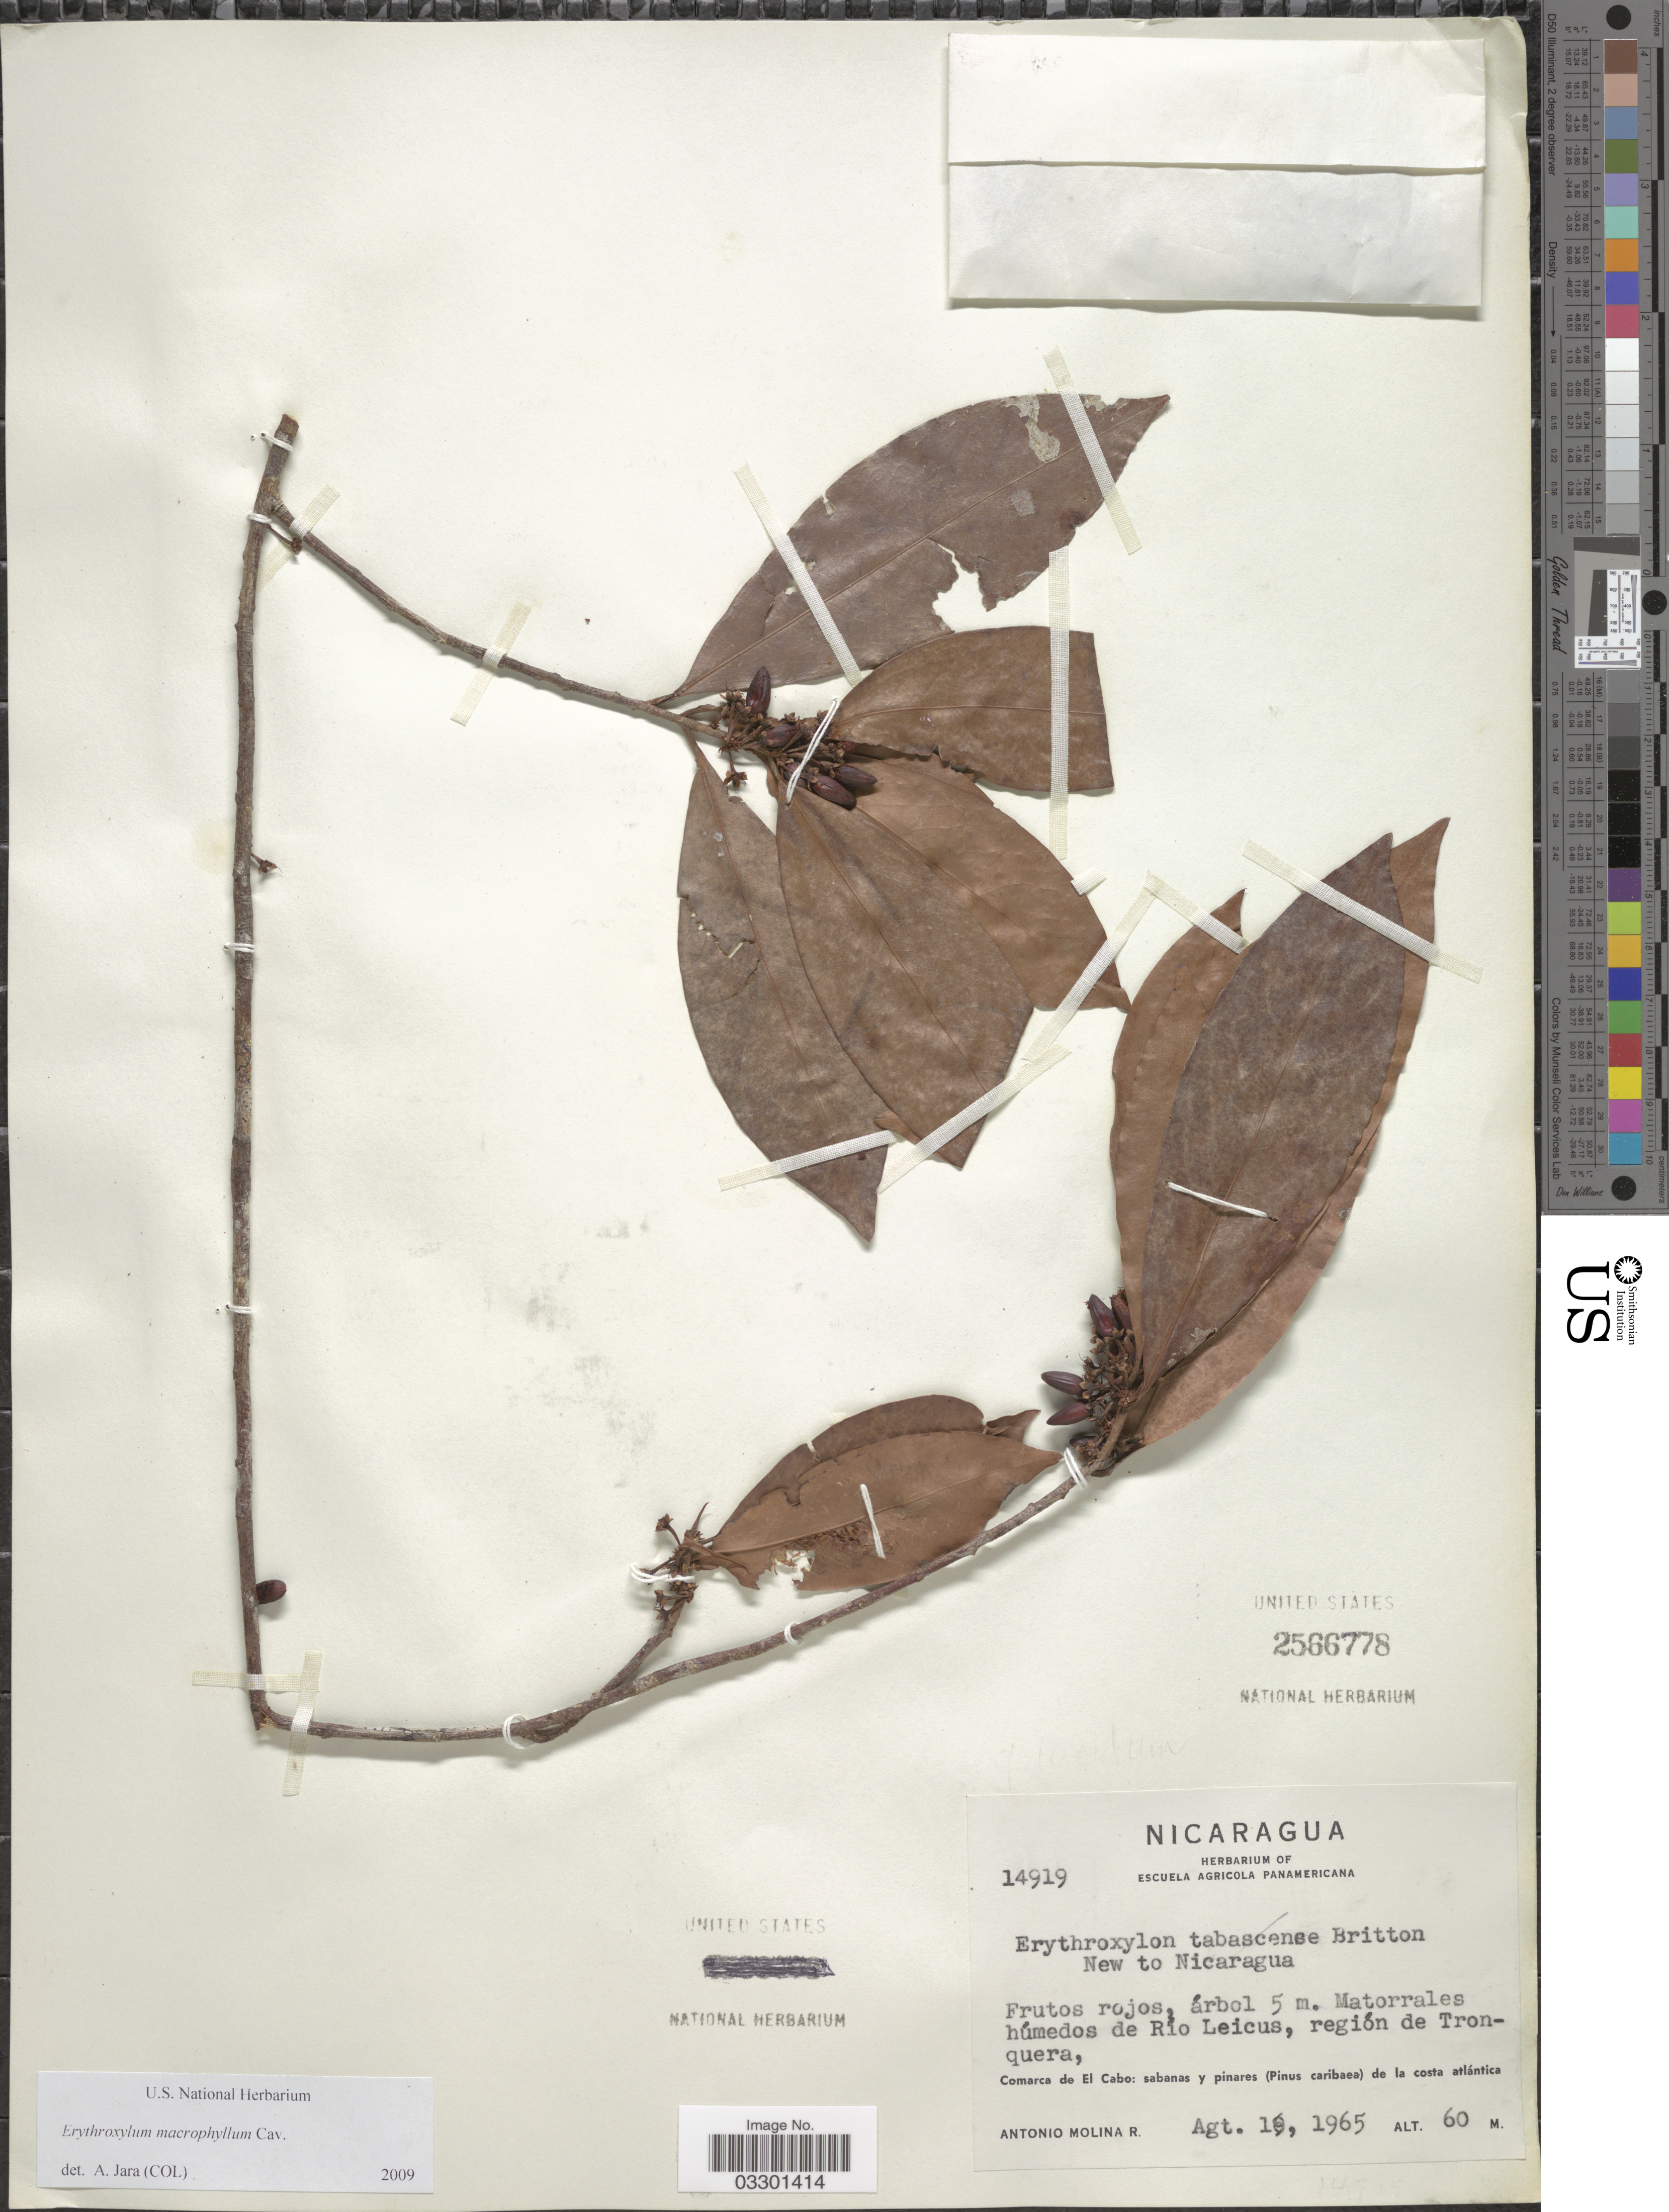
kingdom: Plantae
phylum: Tracheophyta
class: Magnoliopsida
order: Malpighiales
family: Erythroxylaceae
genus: Erythroxylum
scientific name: Erythroxylum macrophyllum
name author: Cav.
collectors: A. Molina R.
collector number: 14919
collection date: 1965-08-19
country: Nicaragua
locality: Matorrales húmedos de Río Leicus, región de Tronquera, Comarca de El Cabo: sabanas y pinares (Pinus caribaea) de la costa atlántica.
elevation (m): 60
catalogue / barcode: US 2566778